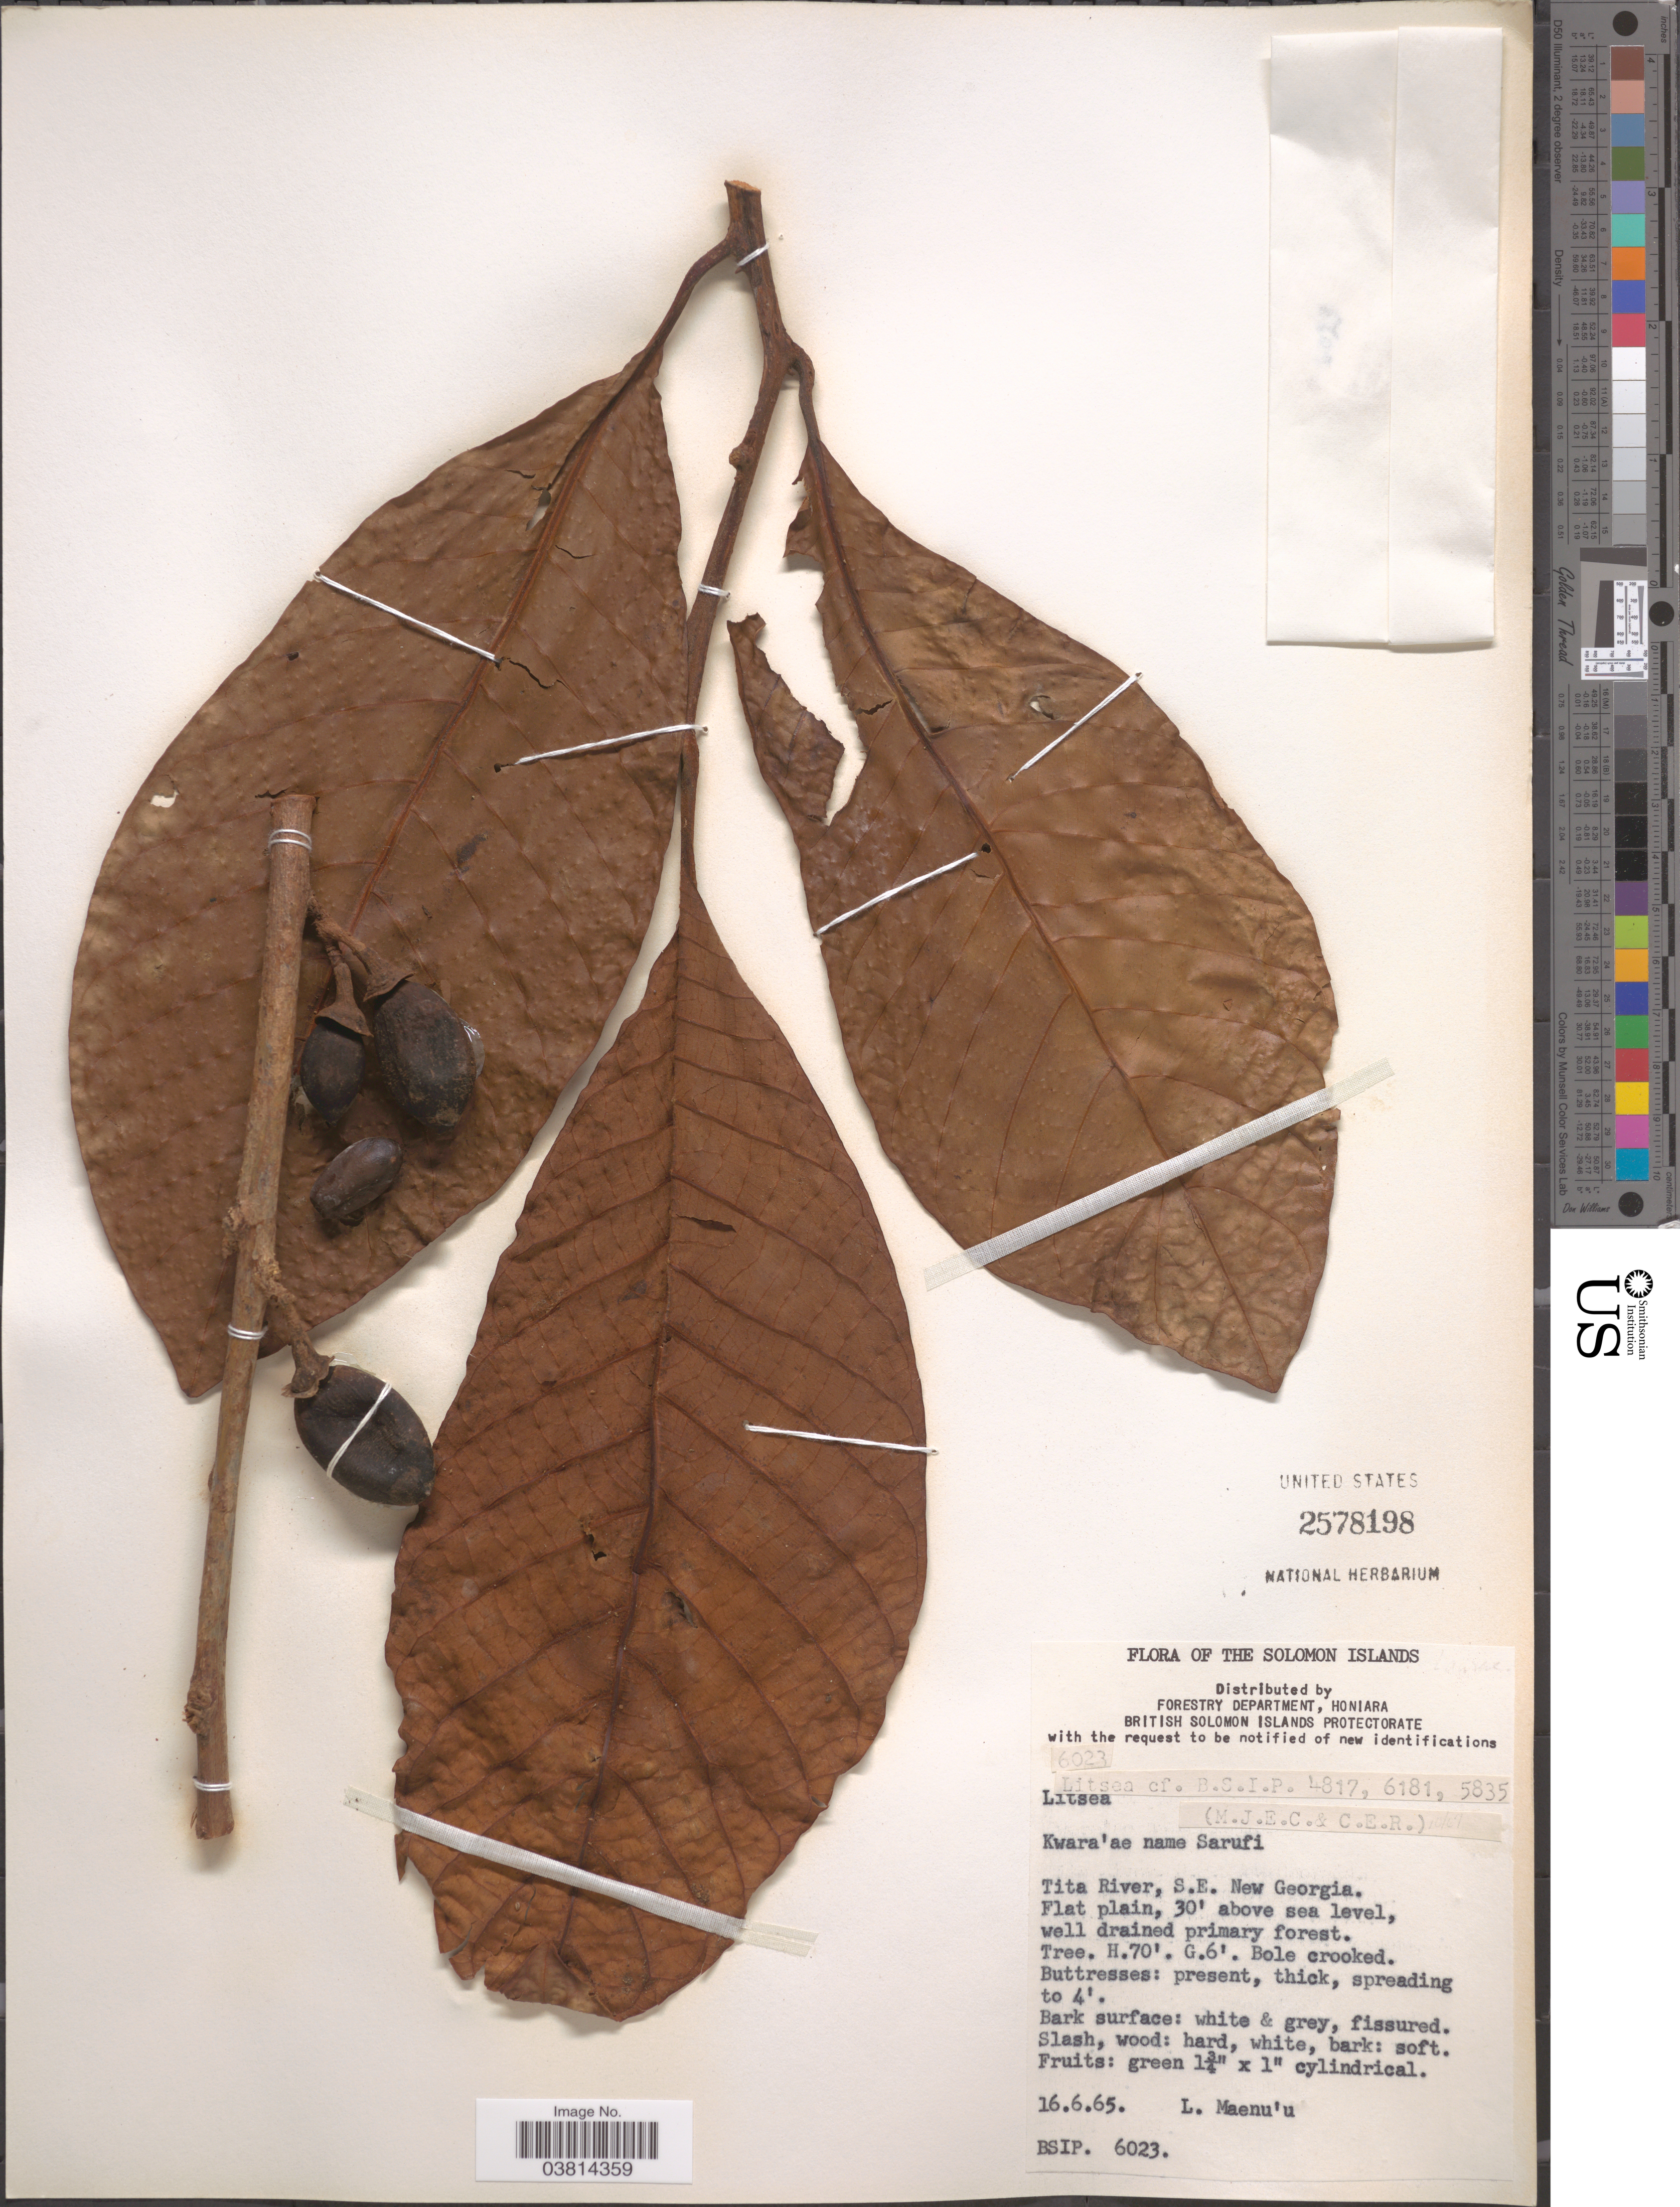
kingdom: Plantae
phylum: Tracheophyta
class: Magnoliopsida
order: Laurales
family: Lauraceae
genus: Litsea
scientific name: Litsea sp.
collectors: L. Maenu'u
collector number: BSIP6023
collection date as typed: Transcribed d/m/y: 16/6/65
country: Solomon Islands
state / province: Solomon Islands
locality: Tita River, S.E. New Georgia. Flat plain.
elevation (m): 9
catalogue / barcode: US 2578198